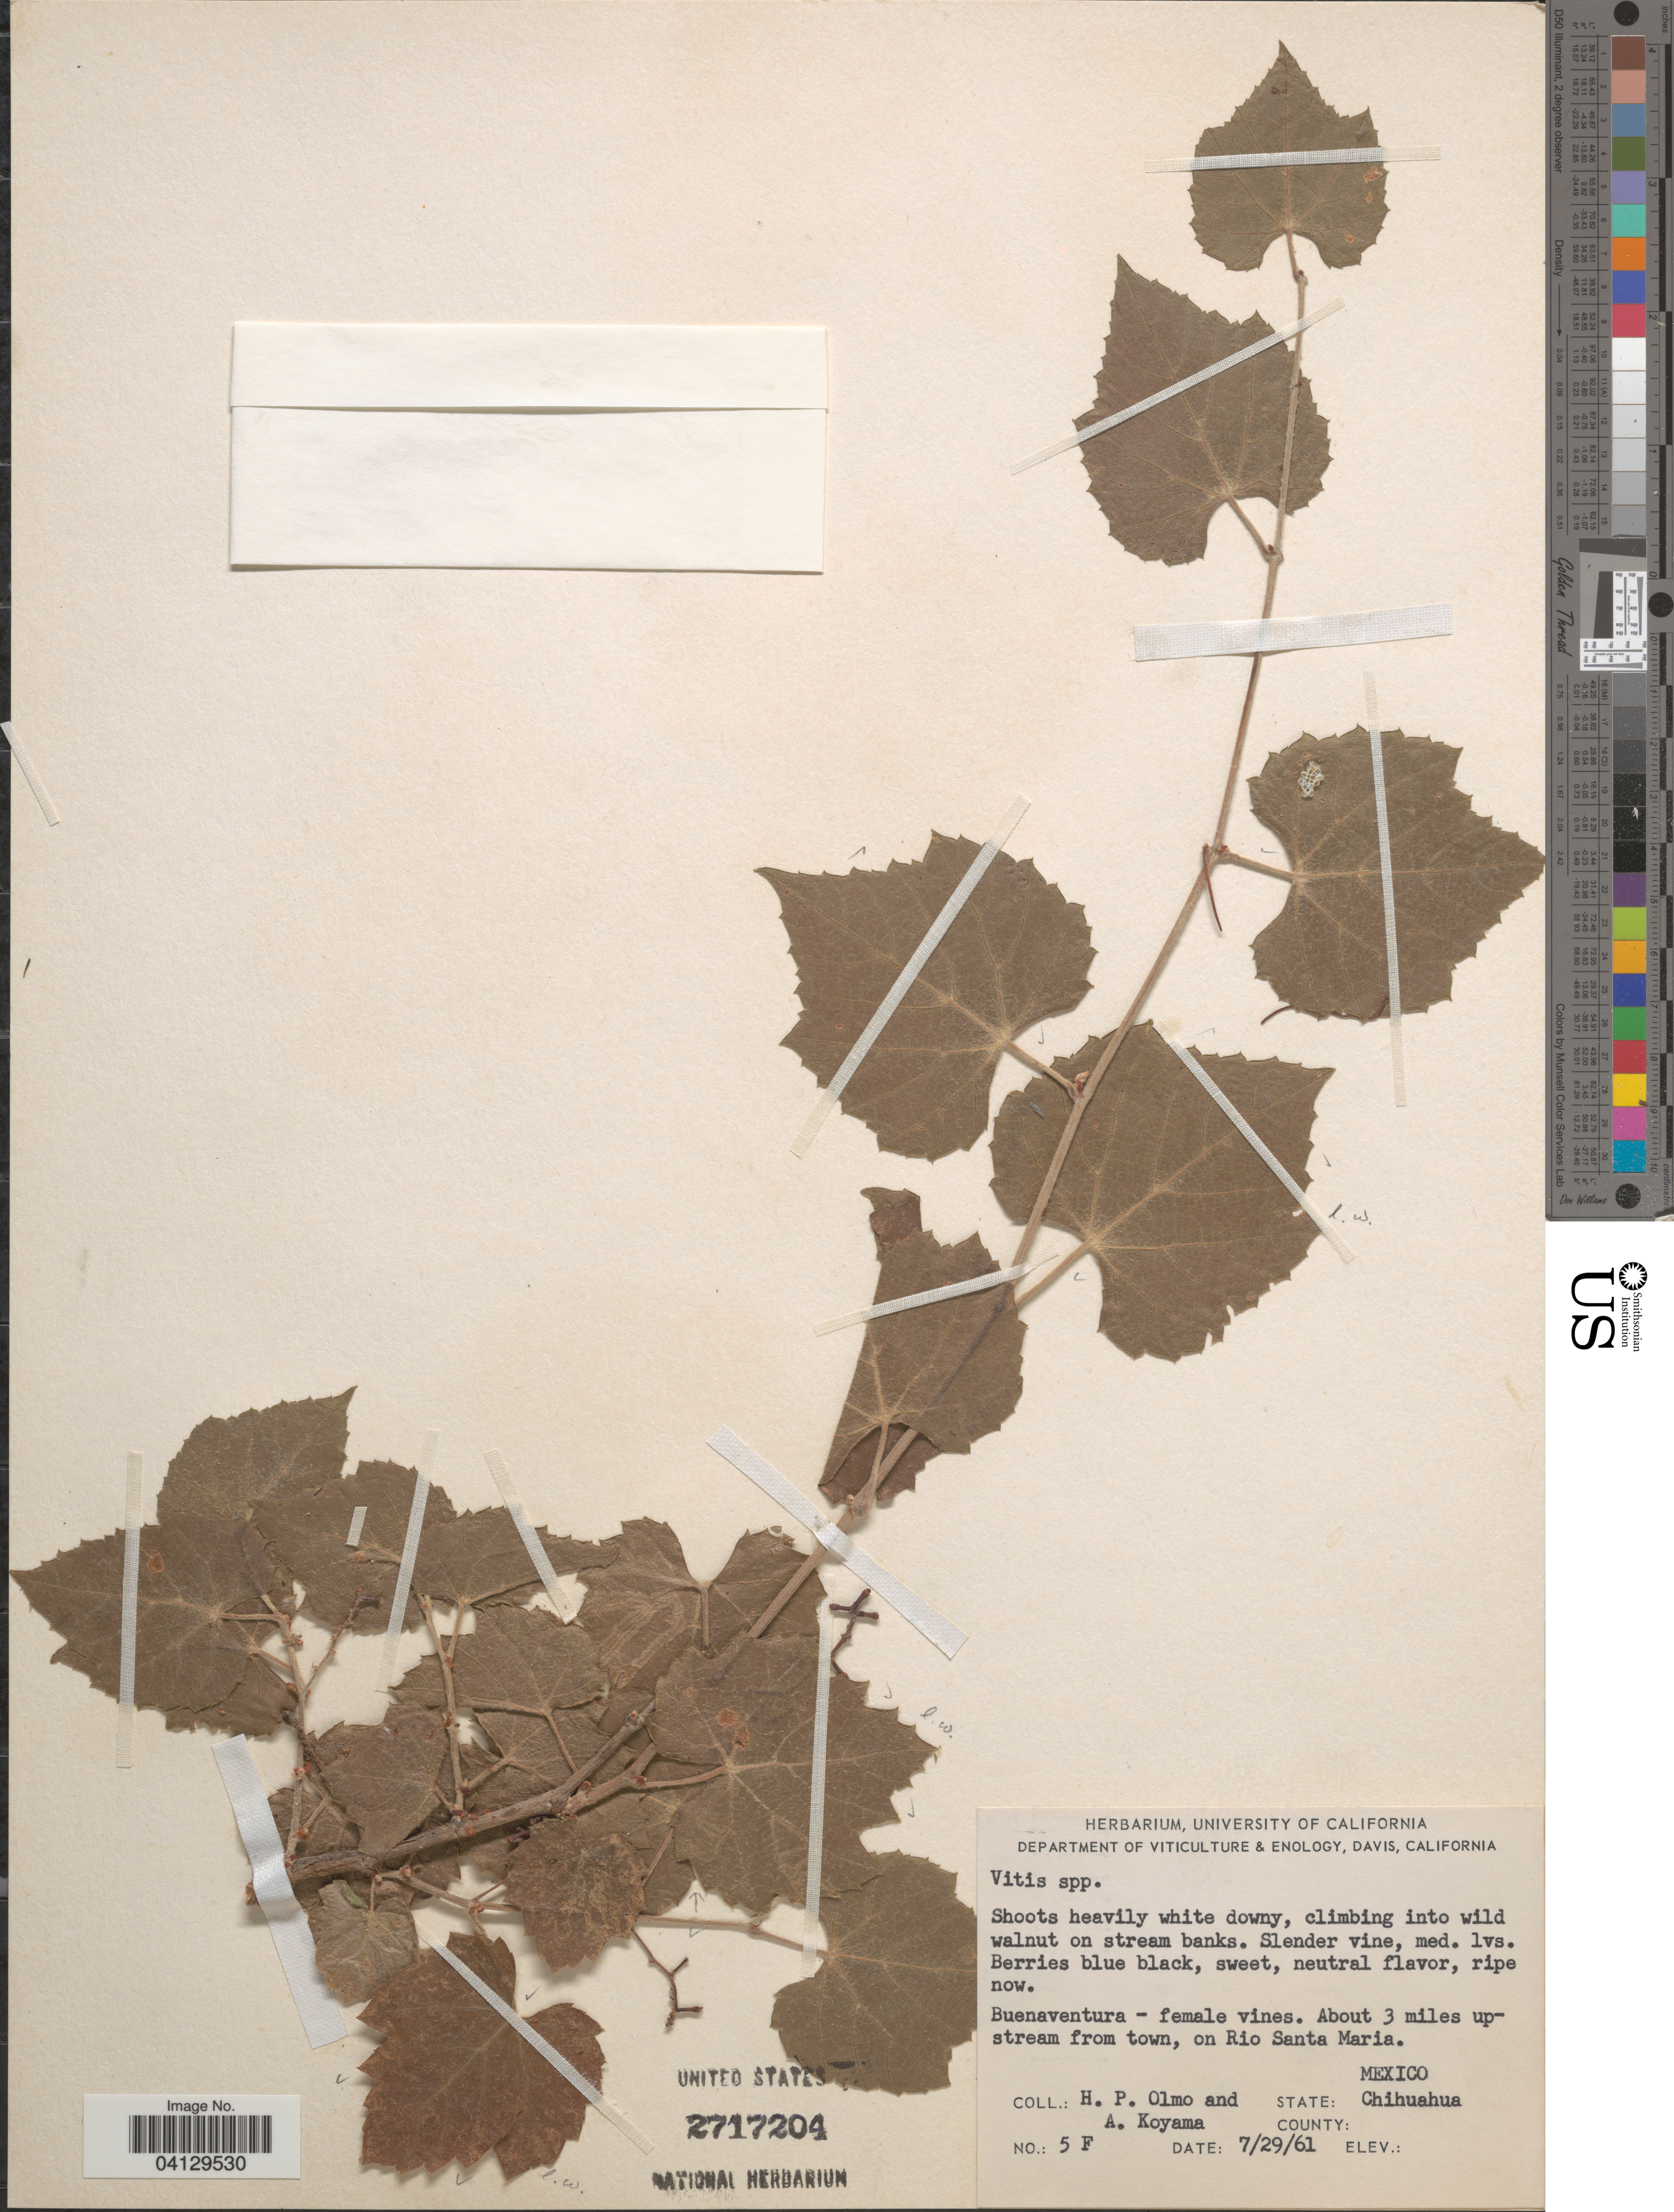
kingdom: Plantae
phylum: Tracheophyta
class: Magnoliopsida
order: Vitales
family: Vitaceae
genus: Vitis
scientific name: Vitis sp.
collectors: H. Olmo & A. Koyama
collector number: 5F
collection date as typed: Transcribed d/m/y: 29/7/61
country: Mexico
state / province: Chihuahua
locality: Buenaventura - female vines. About 3 miles upstream from town, on Rio Santa Maria.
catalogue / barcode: US 2717204